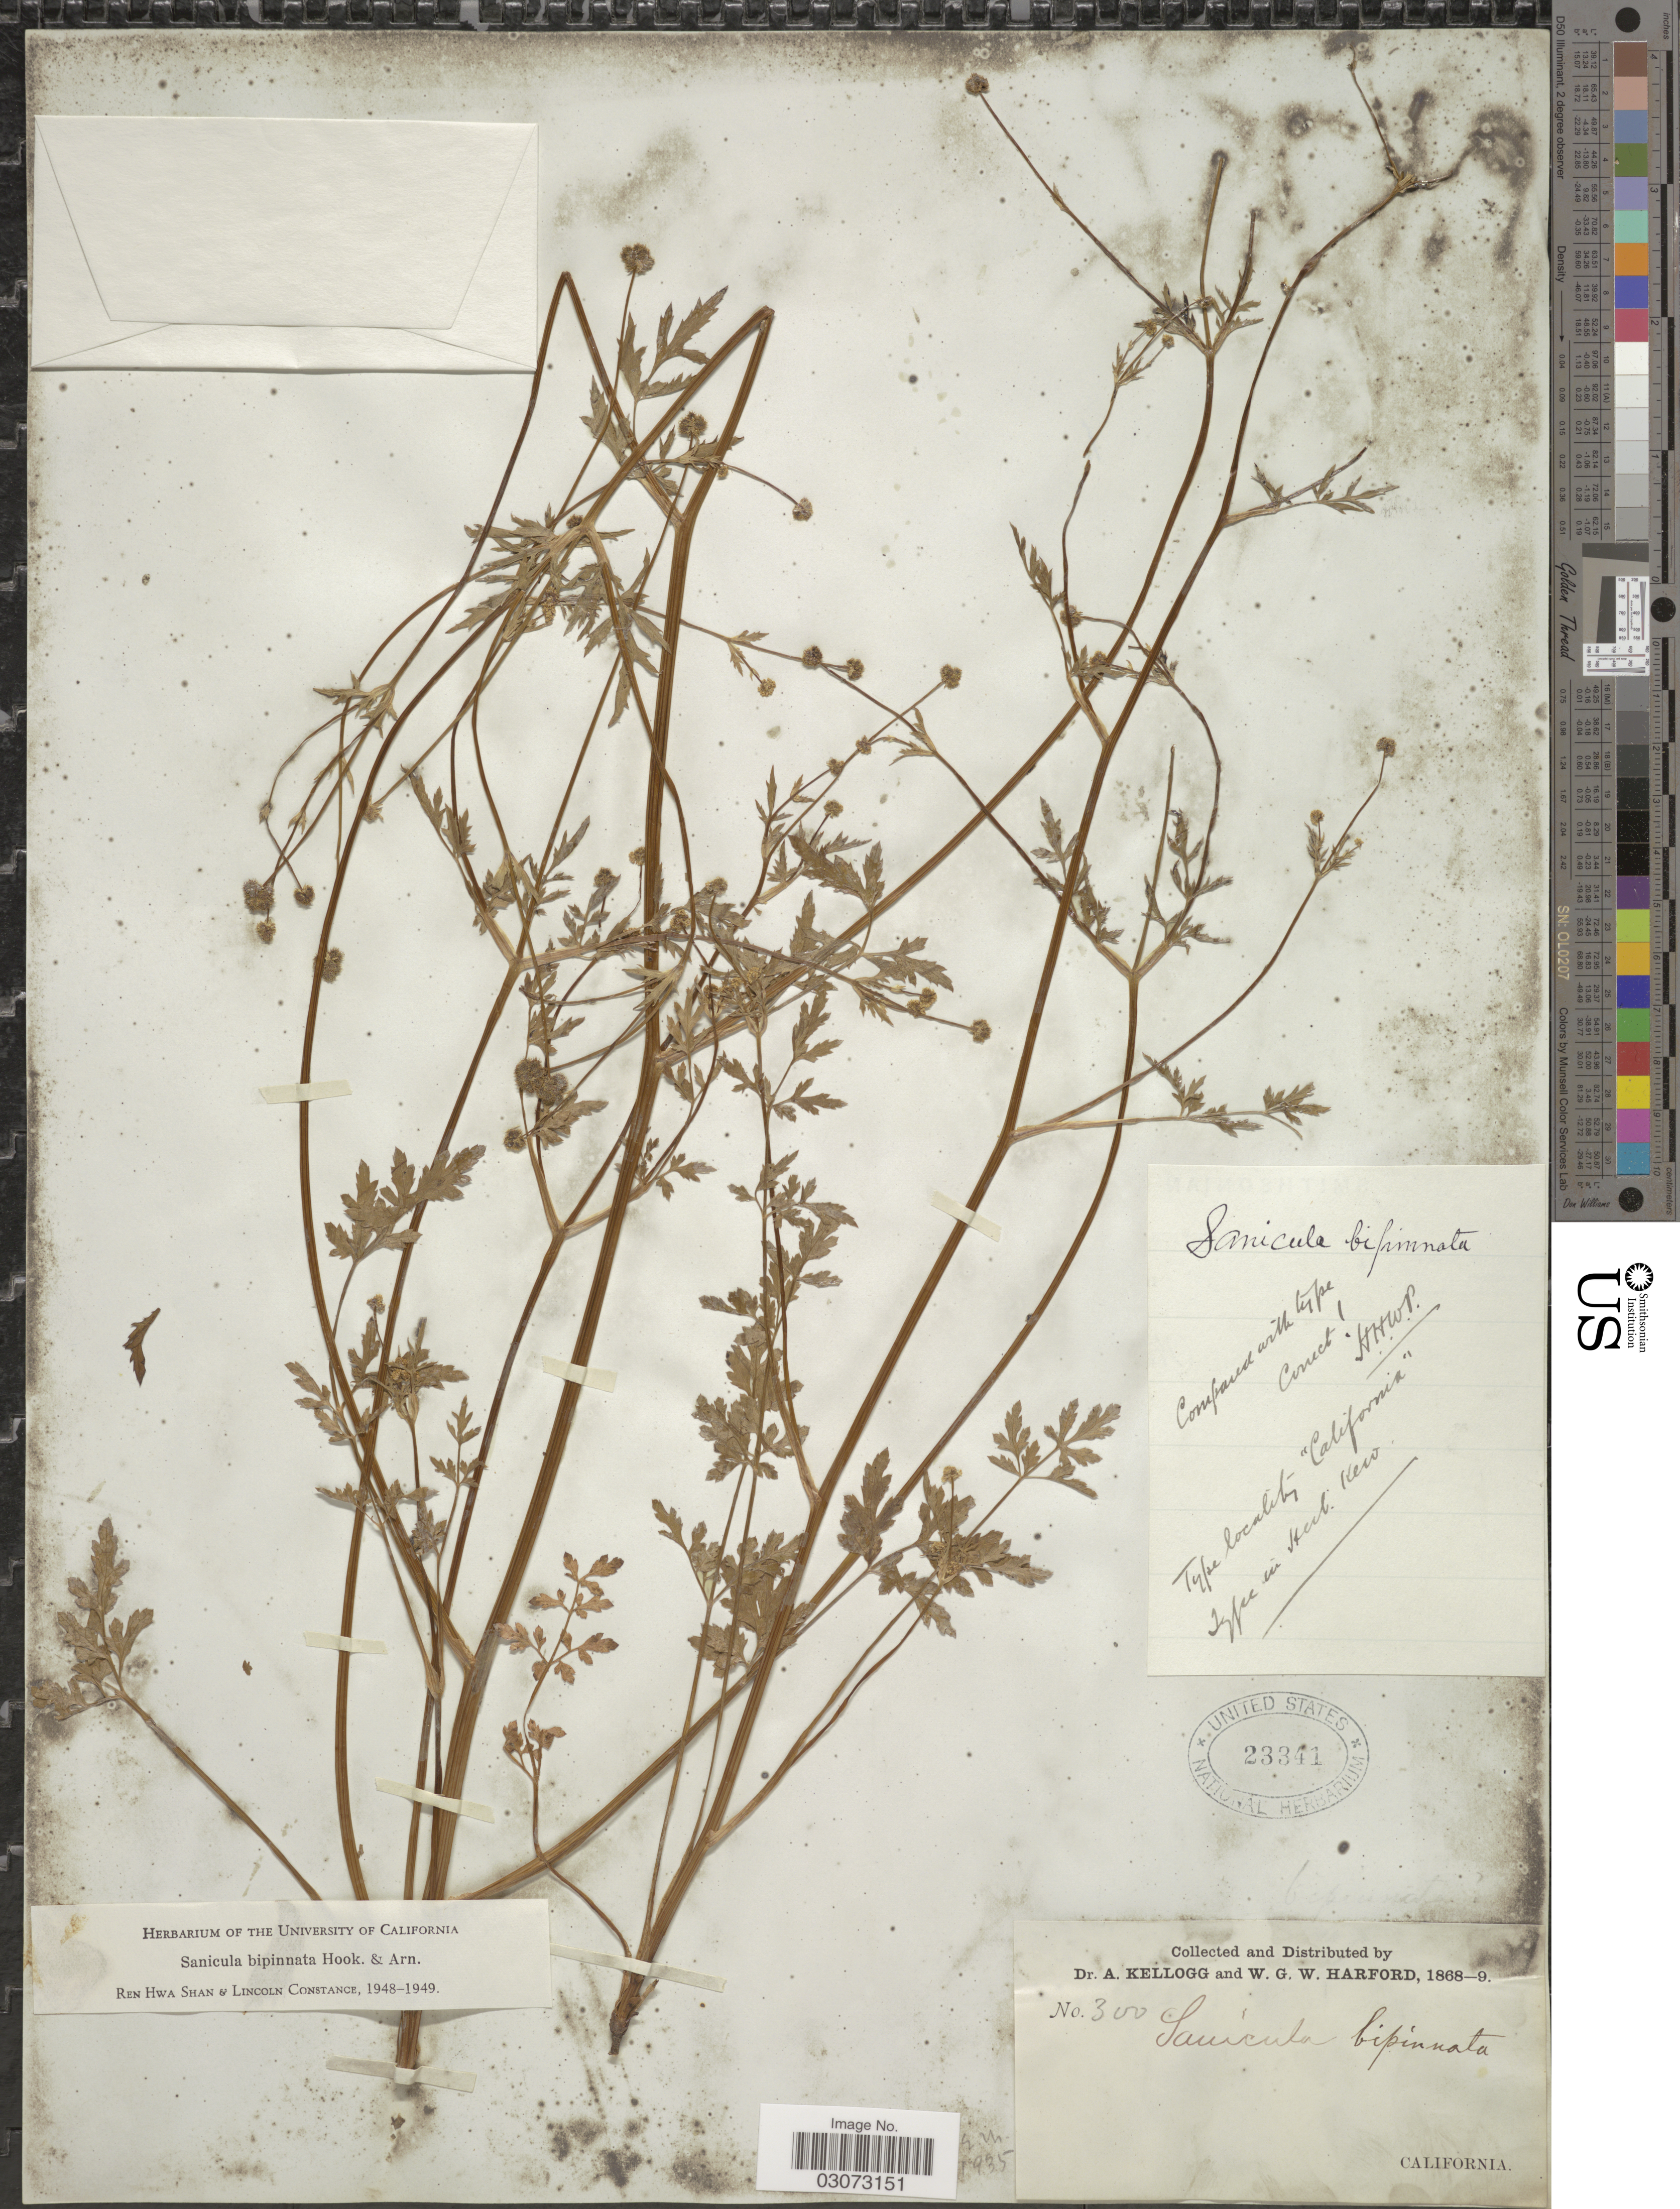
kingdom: Plantae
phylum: Tracheophyta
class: Magnoliopsida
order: Apiales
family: Apiaceae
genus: Sanicula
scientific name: Sanicula bipinnatifida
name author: Douglas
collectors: A. Kellogg & W. G. W. Harford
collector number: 300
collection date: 1868/1869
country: United States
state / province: California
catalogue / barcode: US 23341